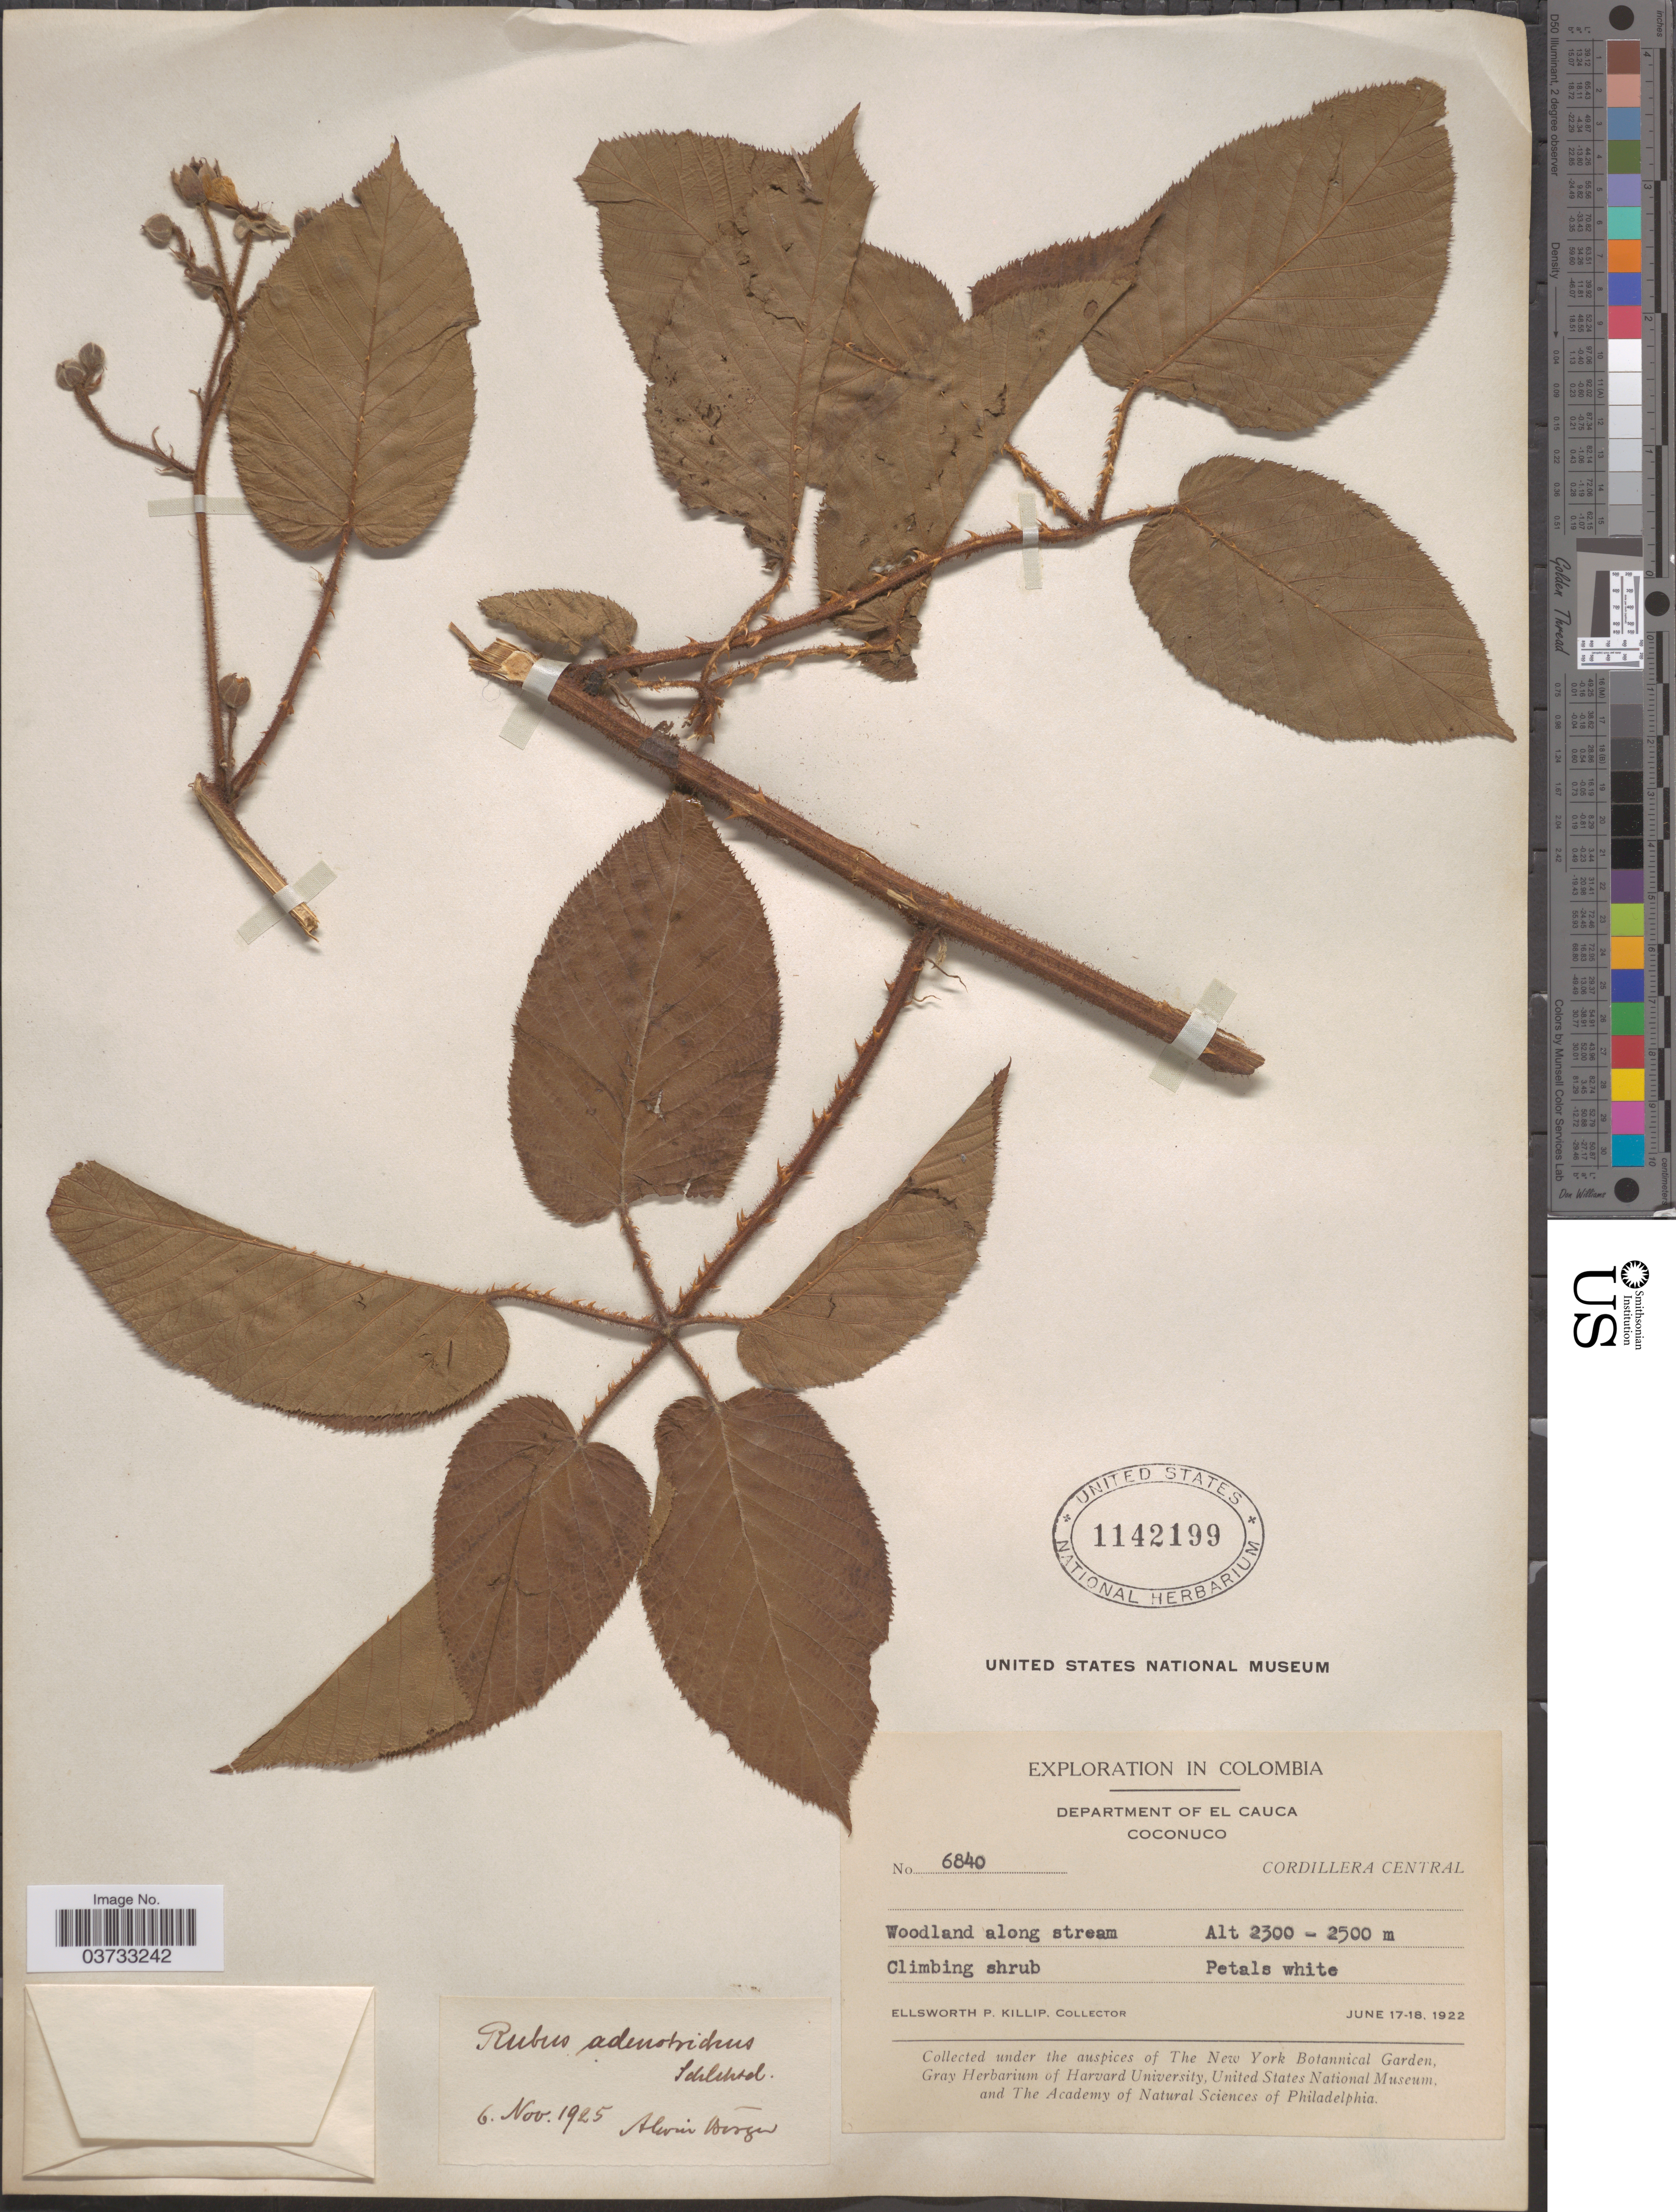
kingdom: Plantae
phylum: Tracheophyta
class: Magnoliopsida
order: Rosales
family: Rosaceae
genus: Rubus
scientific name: Rubus adenotrichos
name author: Schltdl.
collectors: E. P. Killip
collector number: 6840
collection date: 1922-06-17/1922-07-18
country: Colombia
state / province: Cauca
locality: Department of El Cauca. Coconuco. Cordillera Central.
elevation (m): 2300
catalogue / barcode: US 1142199